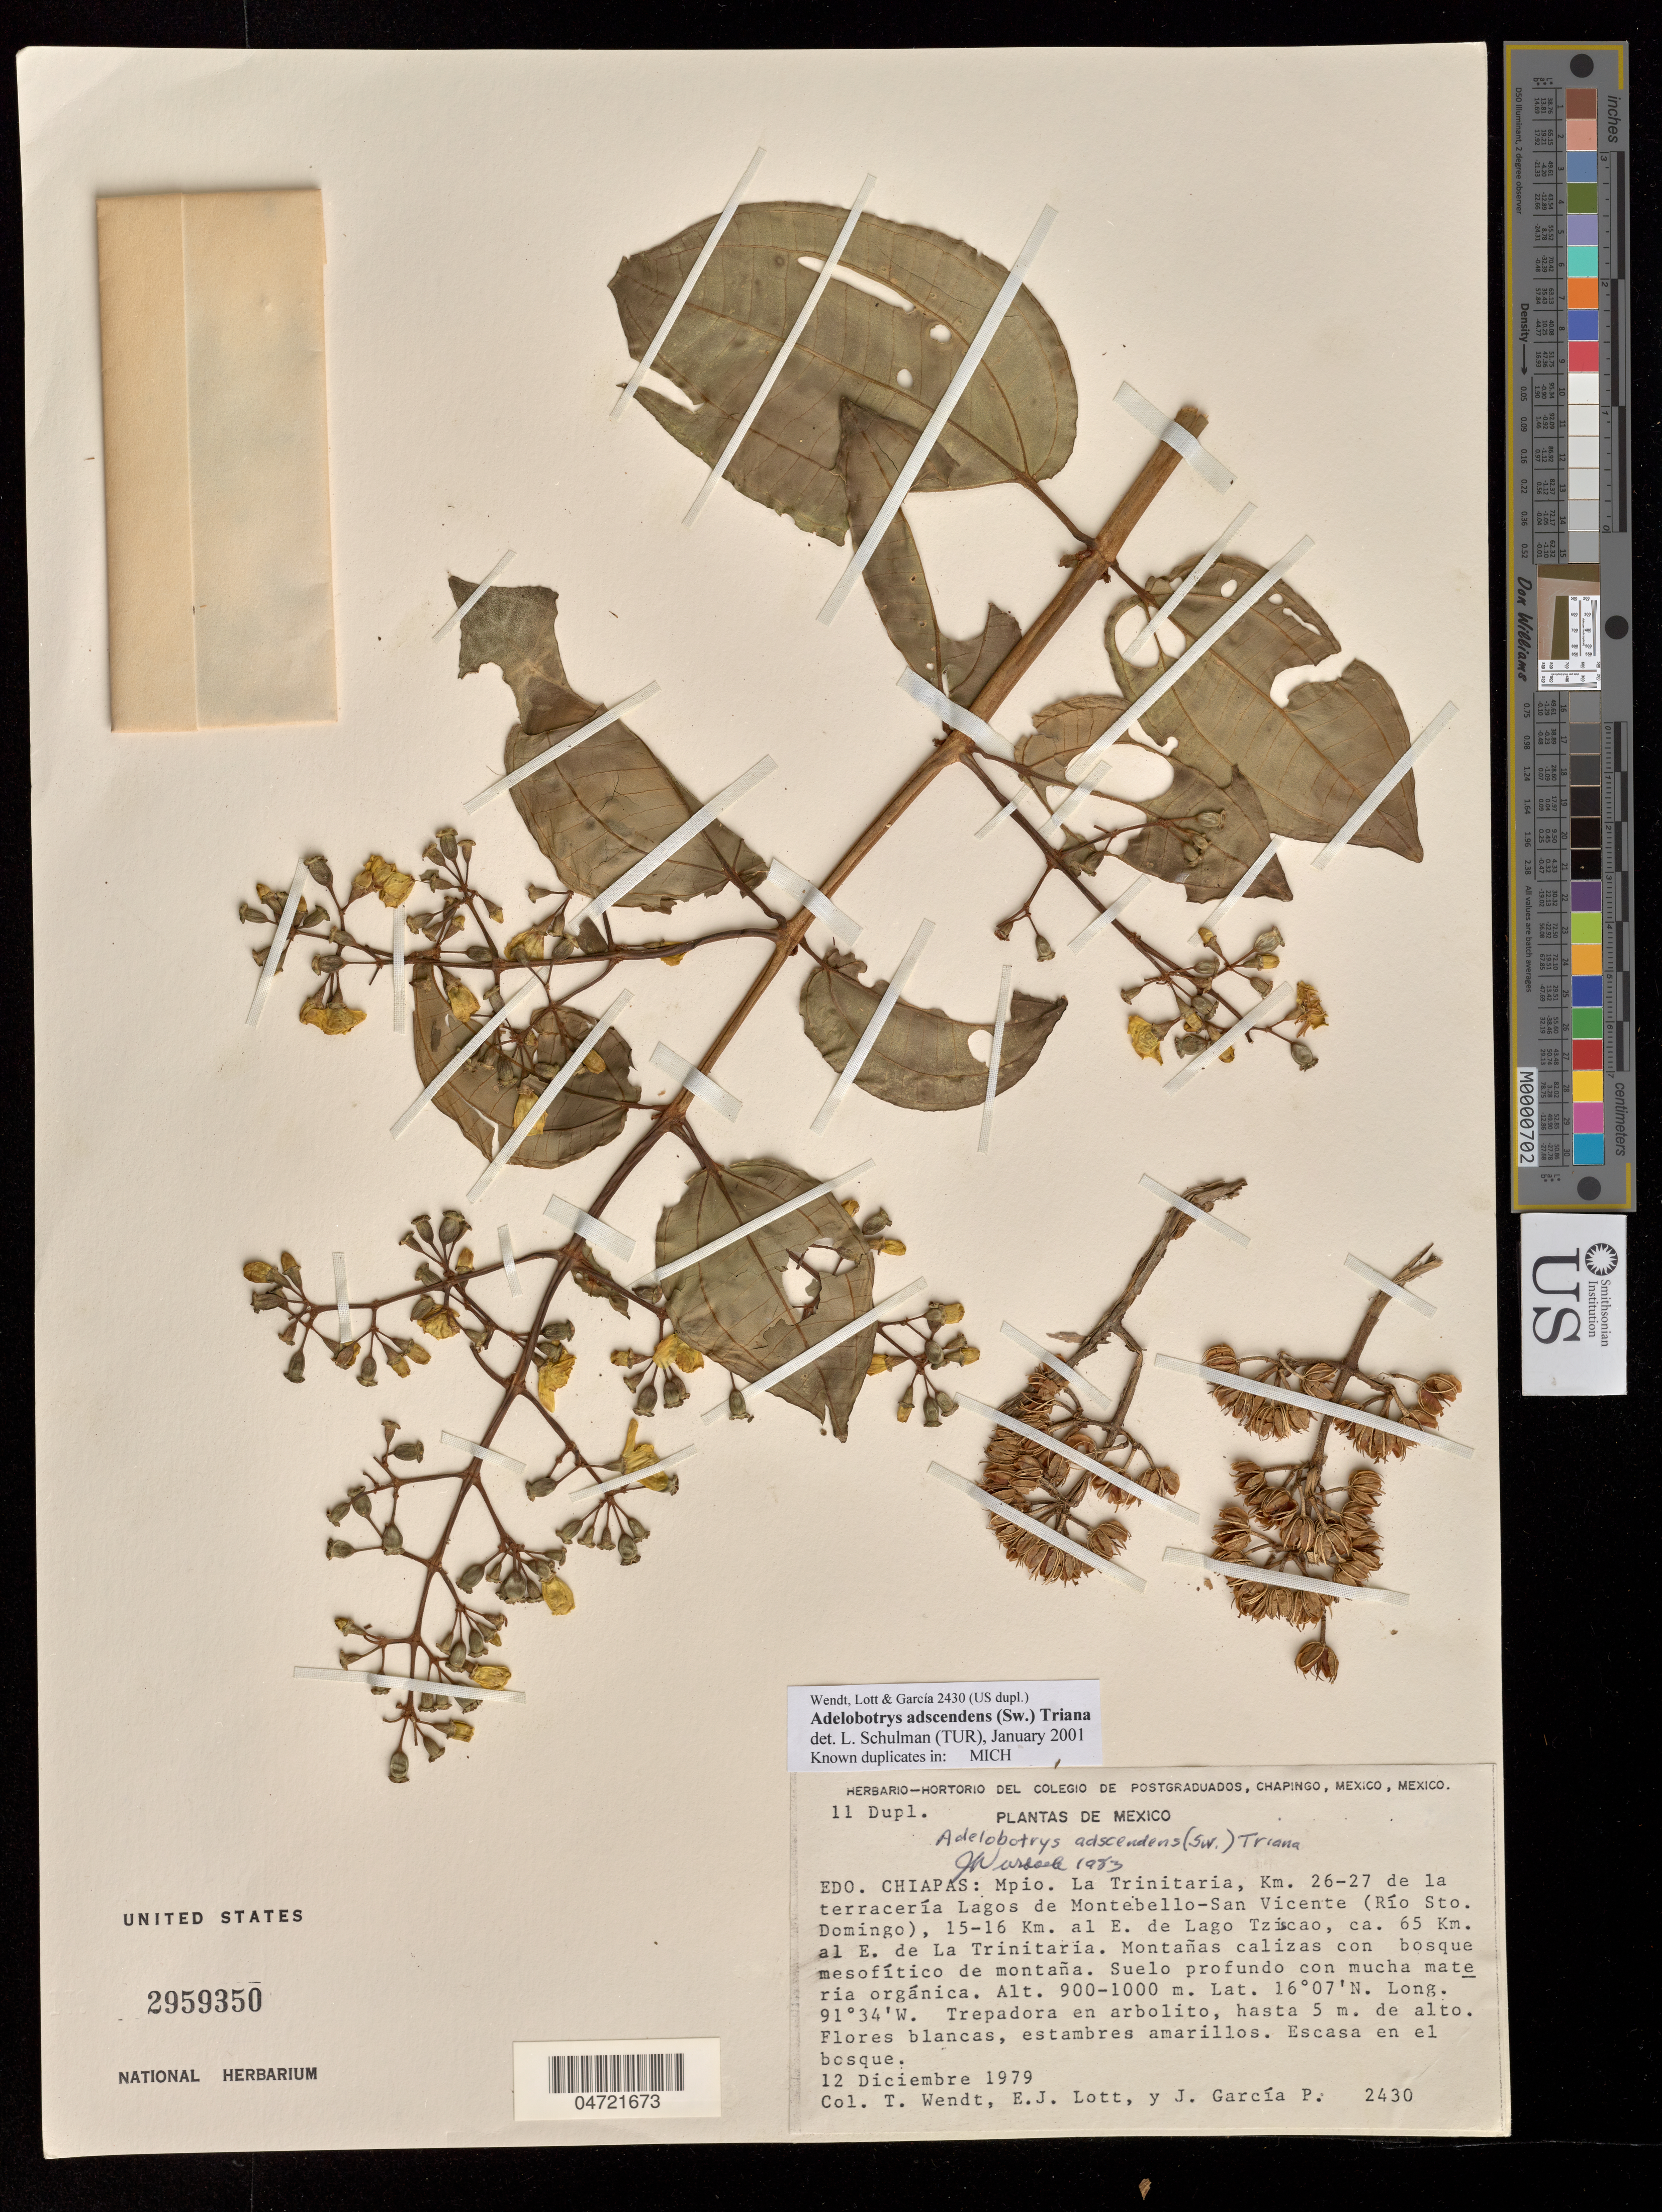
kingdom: Plantae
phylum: Tracheophyta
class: Magnoliopsida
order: Myrtales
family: Melastomataceae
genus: Adelobotrys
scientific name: Adelobotrys adscendens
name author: (Sw.) Triana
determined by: Schulman, Leif, (TUR), University of Turku (FINLAND)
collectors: T. L. Wendt, E. Lott & J. García-P.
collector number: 2430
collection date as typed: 12 Dec 1979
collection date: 1979-12-12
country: Mexico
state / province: Chiapas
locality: Mpio. La Trinitaria, km 26-27 de la terracería Lagos de Montebello - San Vicente (Río Sto. Domingo) 15-16 km al E de Lago Tziscao, ca 64 km al E de La Trinitaria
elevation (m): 900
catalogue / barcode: US 2959350